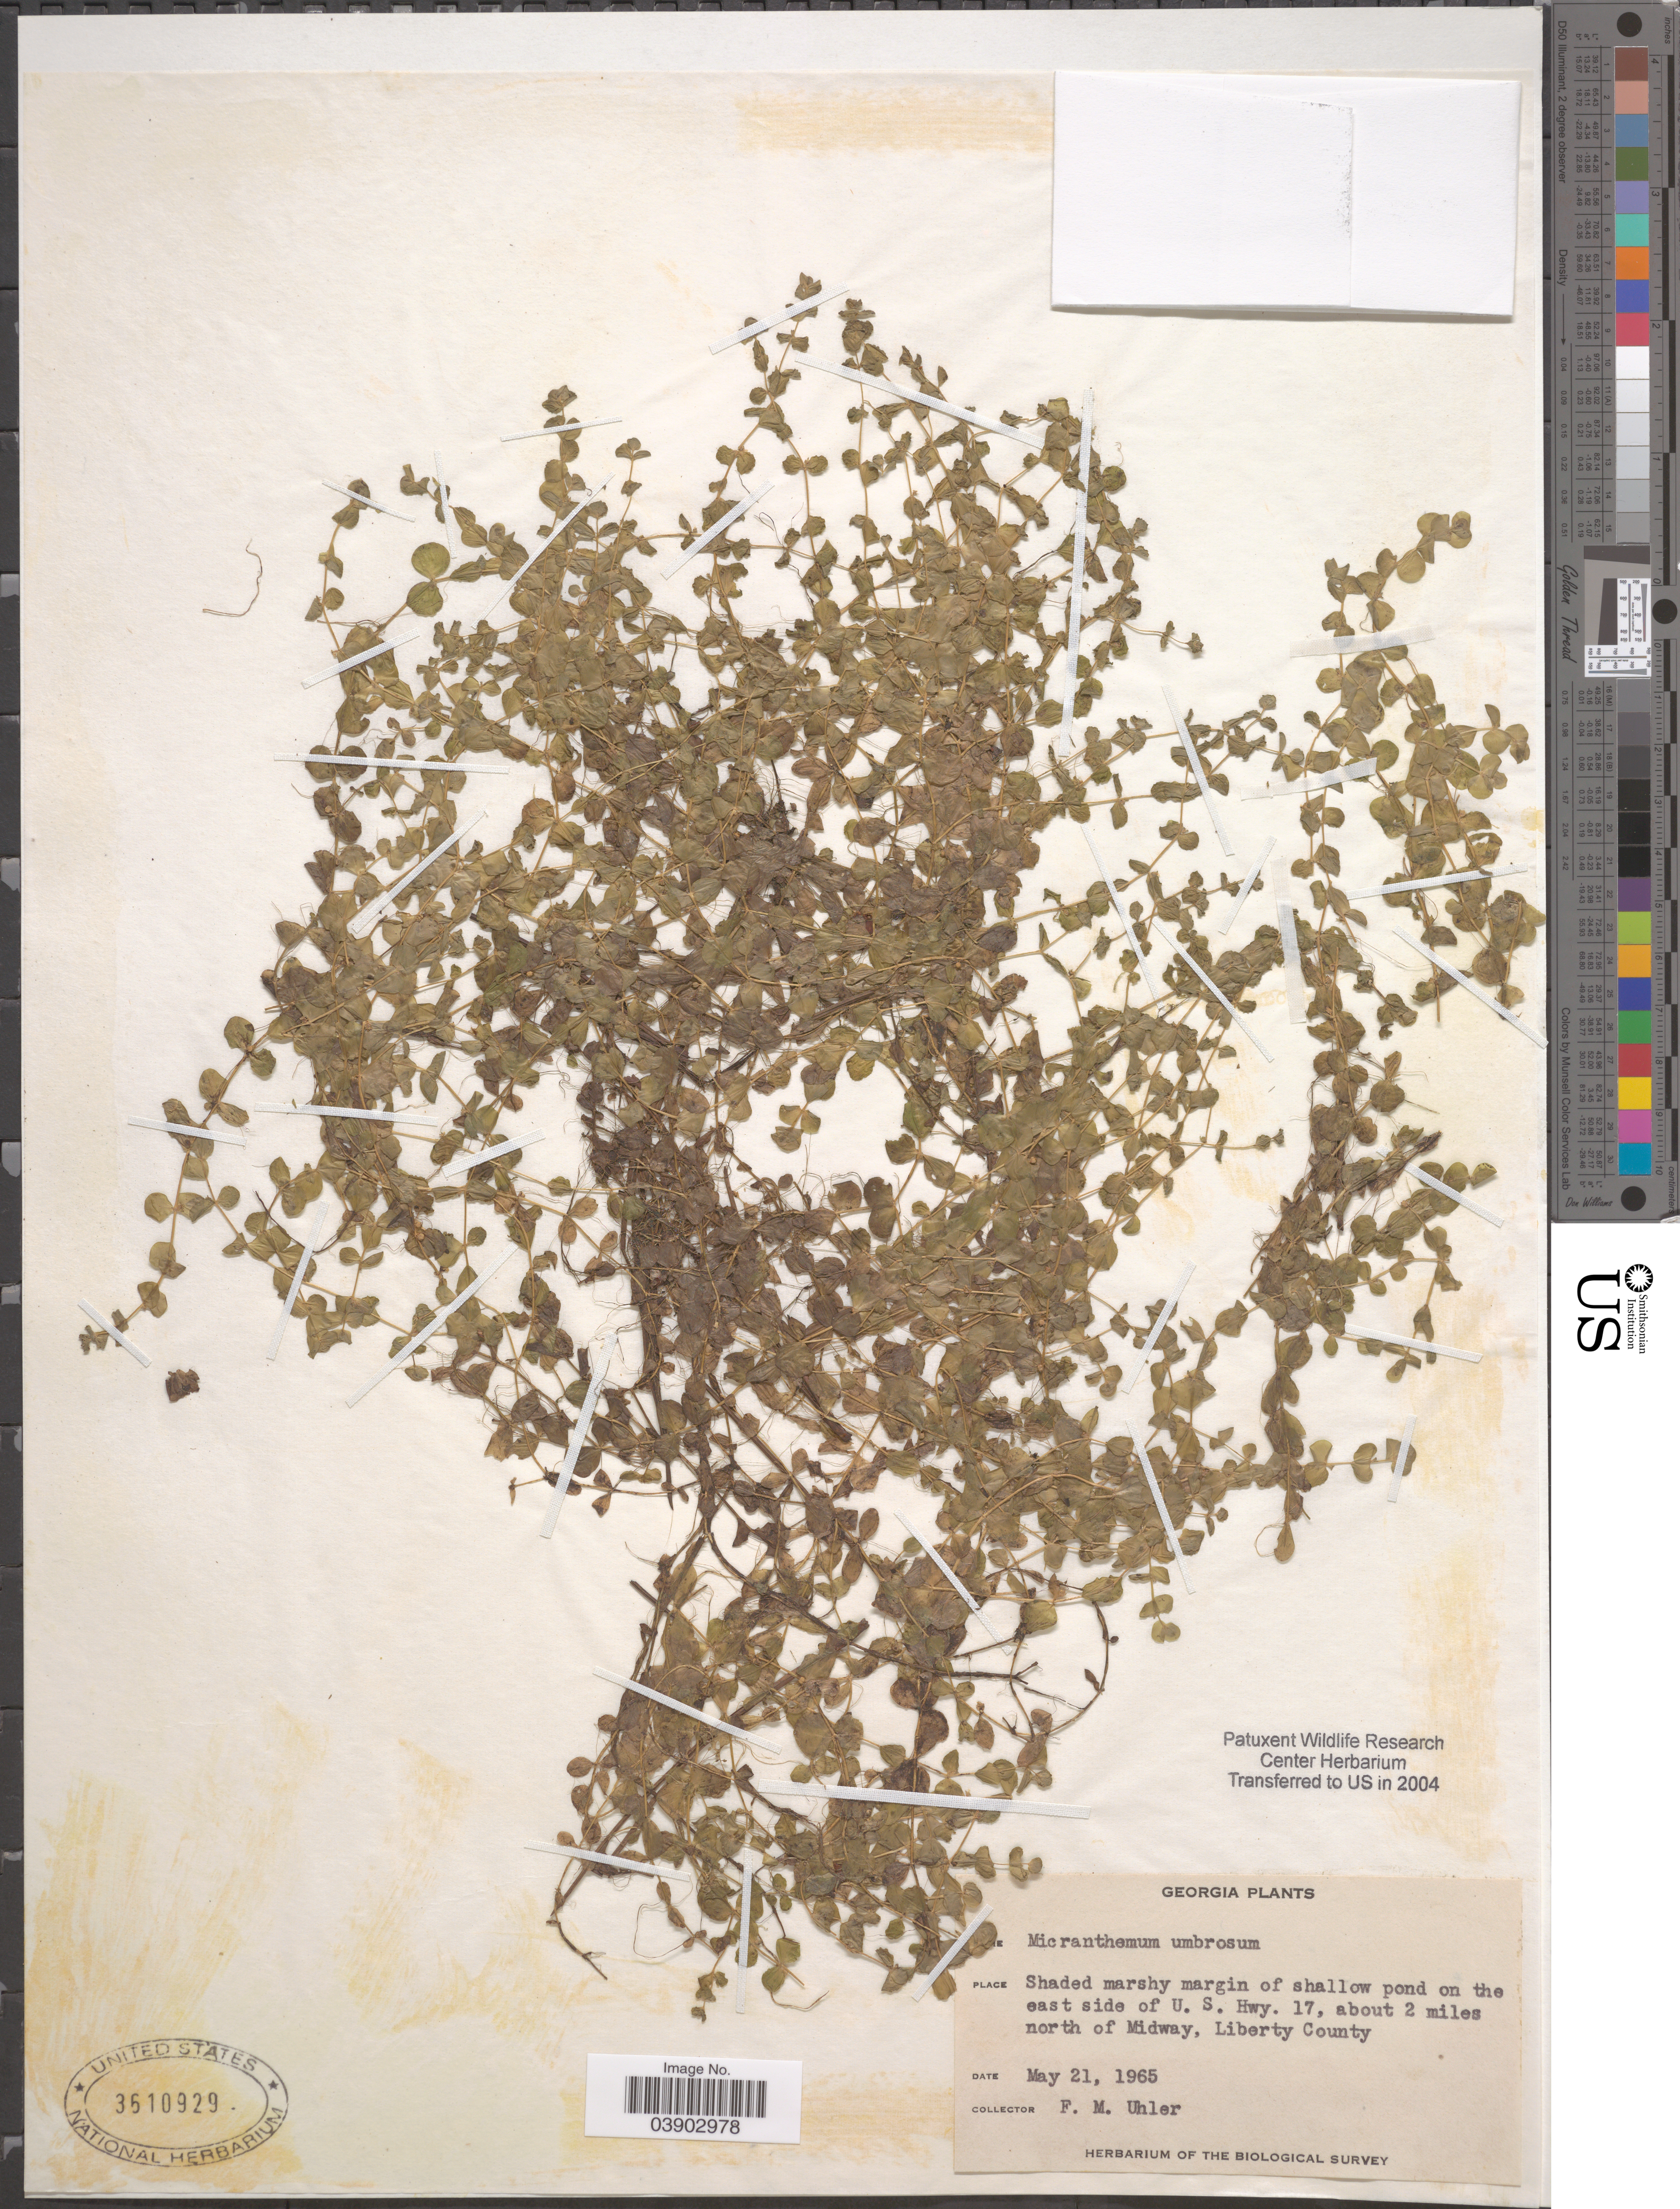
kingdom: Plantae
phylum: Tracheophyta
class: Magnoliopsida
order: Lamiales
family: Linderniaceae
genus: Micranthemum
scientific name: Micranthemum umbrosum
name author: (J.F. Gmel.) S.F. Blake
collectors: F. M. Uhler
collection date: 1965-05-21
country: United States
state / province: Georgia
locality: On the east side of U. S. Hwy. 17, about 2 miles north of Midway, Liberty County.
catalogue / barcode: US 3610929